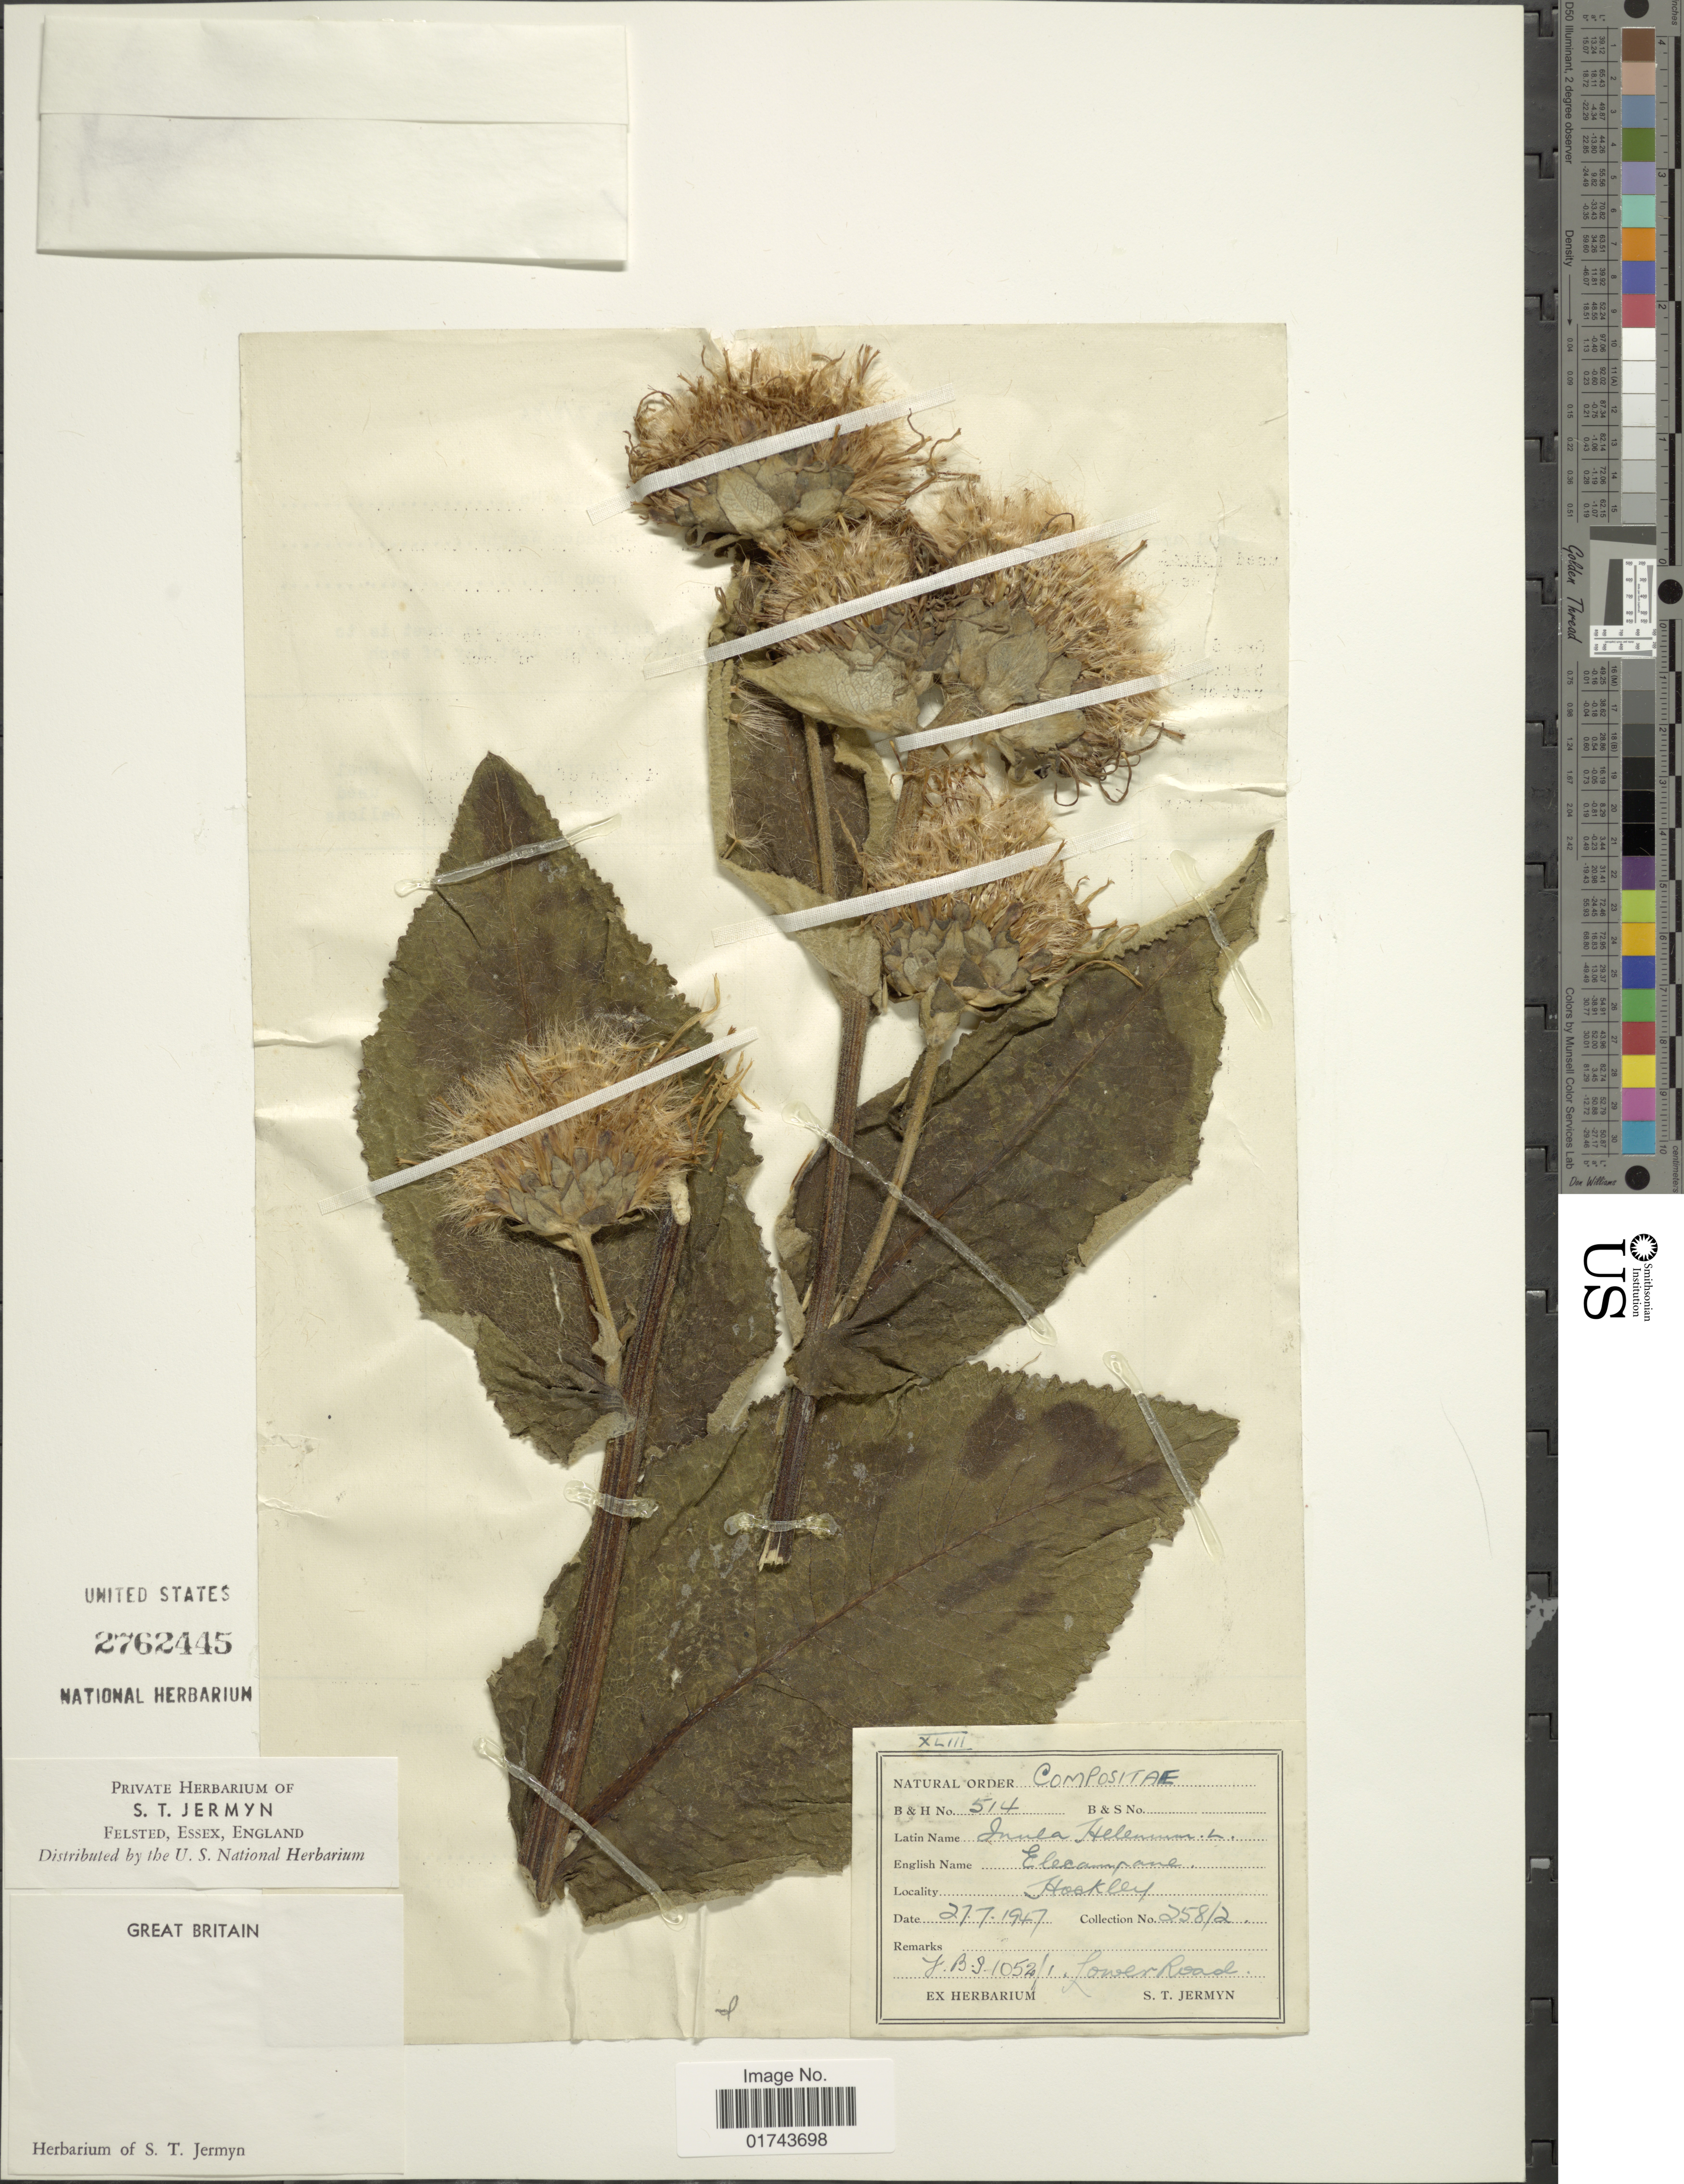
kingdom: Plantae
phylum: Tracheophyta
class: Magnoliopsida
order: Asterales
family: Asteraceae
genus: Inula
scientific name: Inula helenium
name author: L.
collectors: S. Jermyn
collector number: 258/2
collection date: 1947-07-27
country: United Kingdom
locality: Great Britain, Hockley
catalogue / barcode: US 2762445